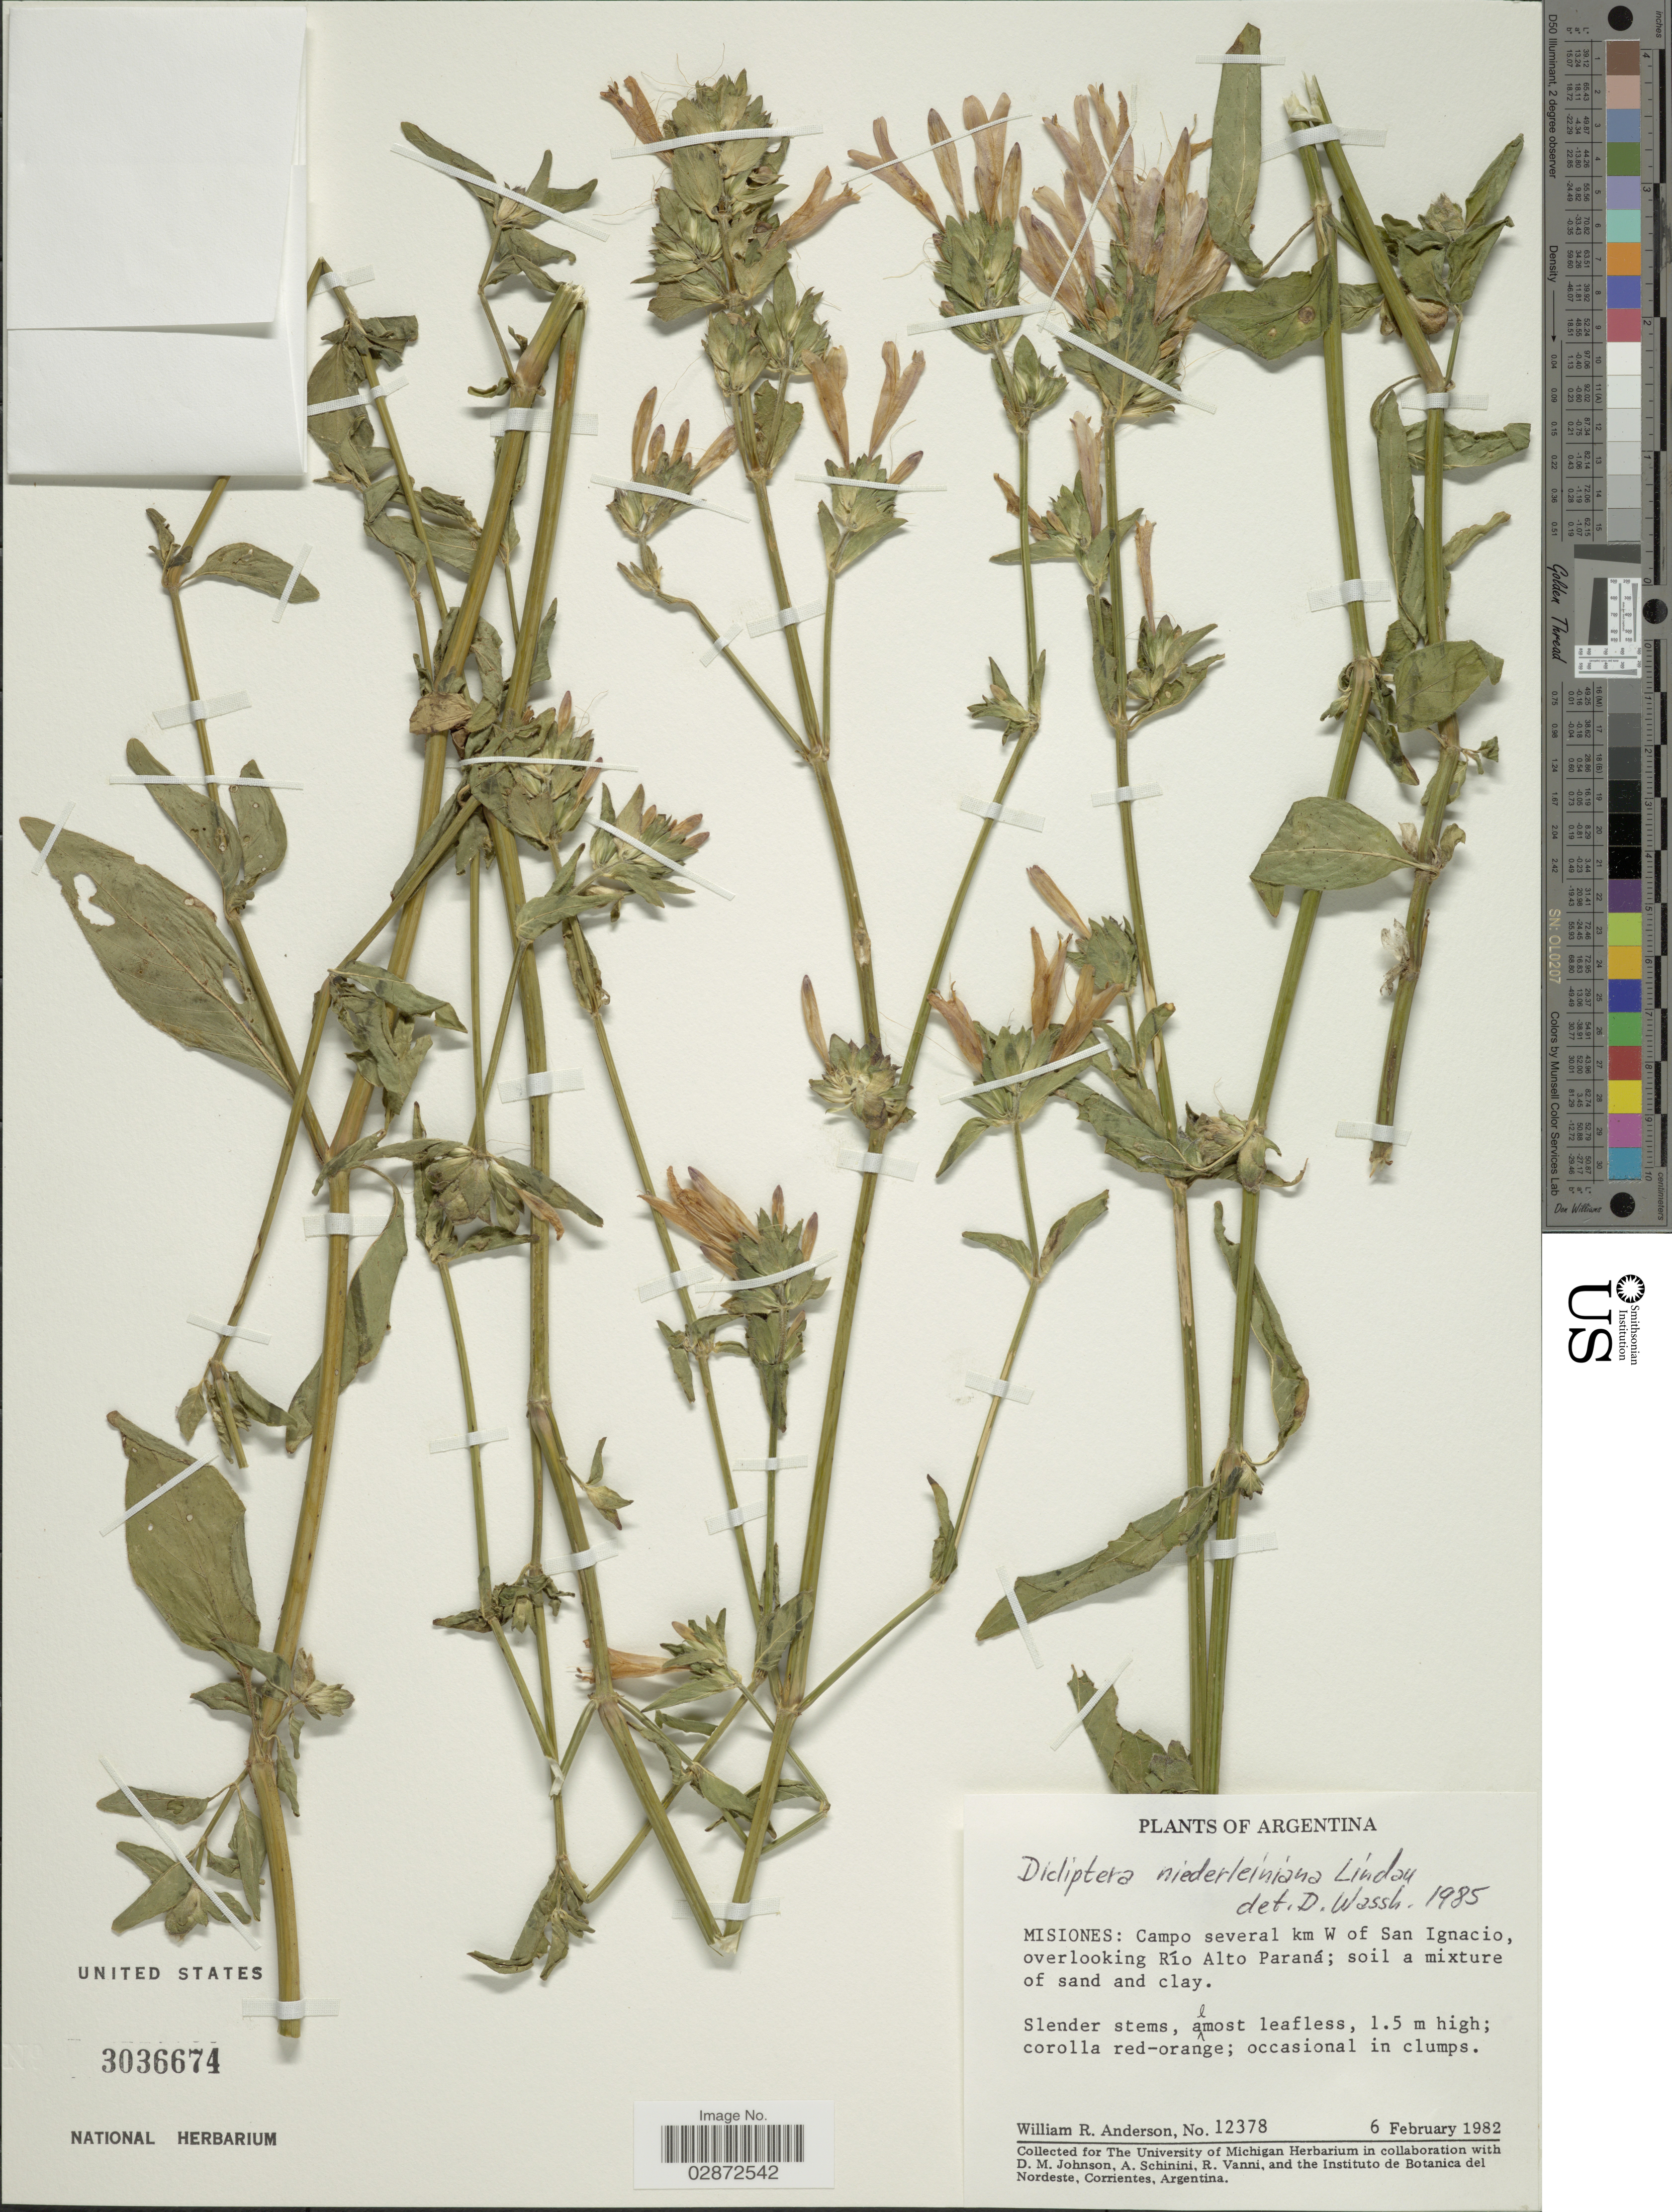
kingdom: Plantae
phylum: Tracheophyta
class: Magnoliopsida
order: Lamiales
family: Acanthaceae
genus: Dicliptera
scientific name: Dicliptera squarrosa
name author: Nees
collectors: W. R. Anderson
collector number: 12378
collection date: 1982-02-06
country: Argentina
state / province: Misiones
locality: Campo several km W of San Ignacio, overlooking Río Alto Paraná.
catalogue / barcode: US 3036674